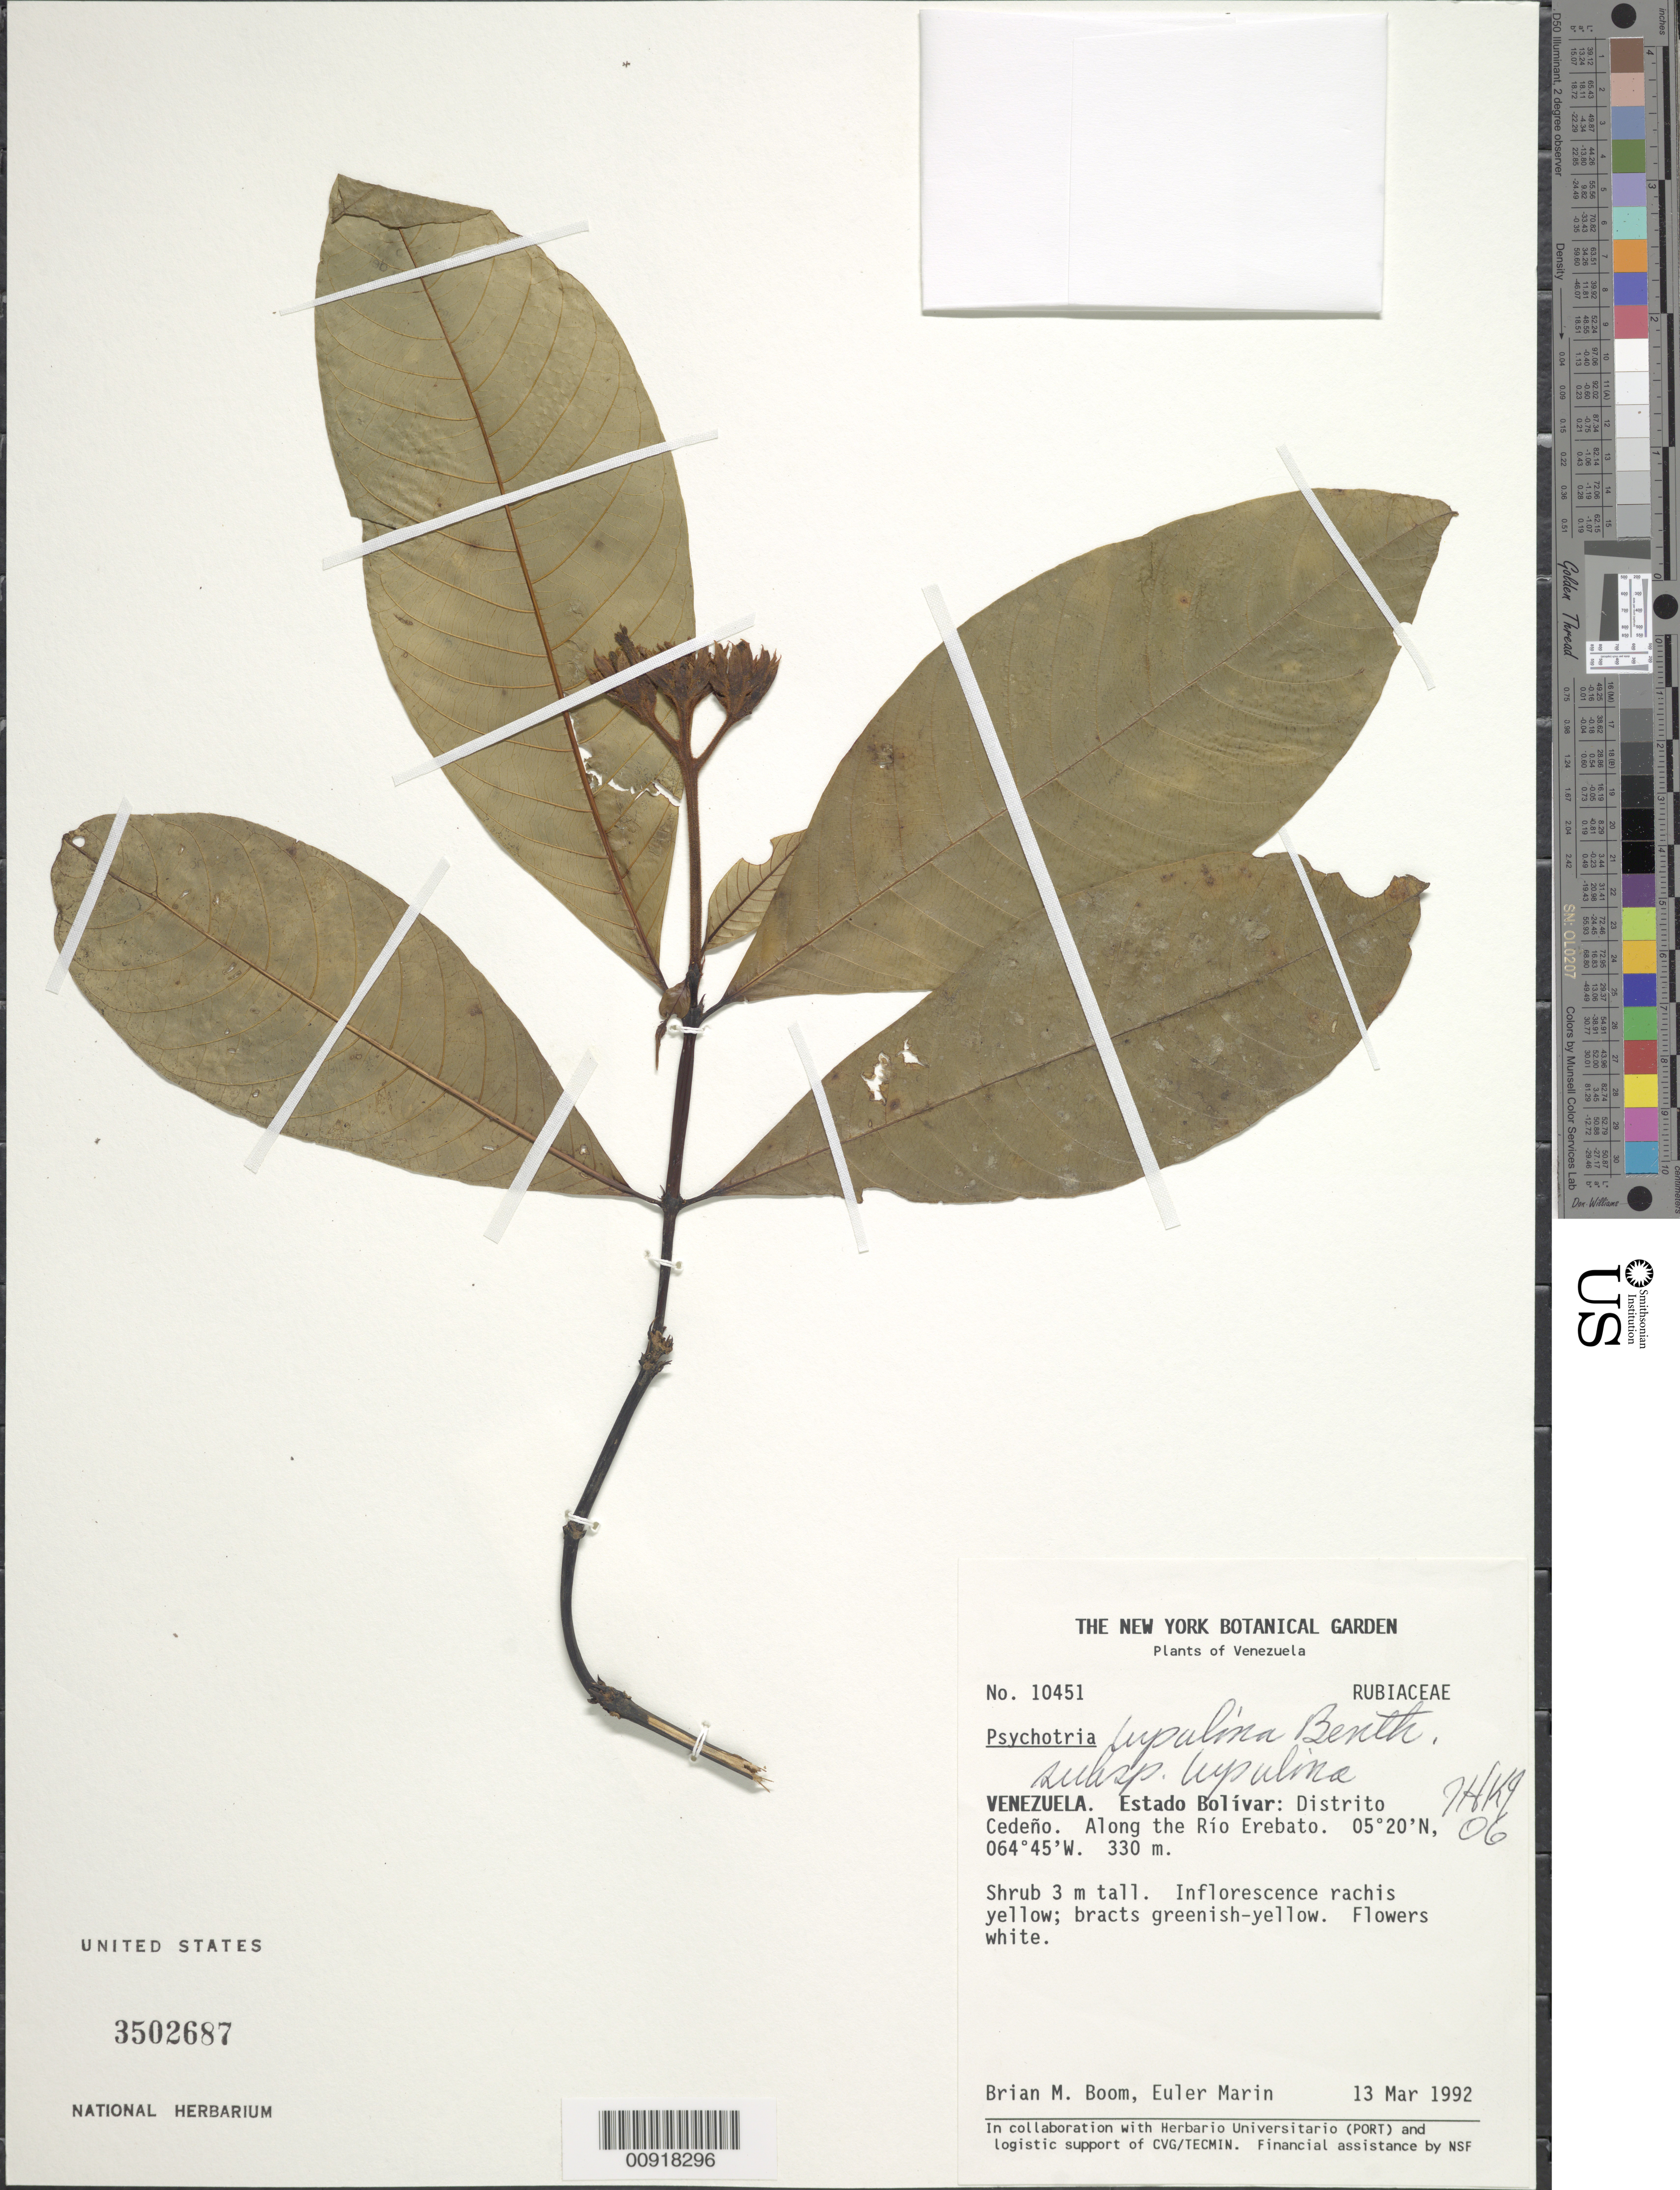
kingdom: Plantae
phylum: Tracheophyta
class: Magnoliopsida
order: Gentianales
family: Rubiaceae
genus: Psychotria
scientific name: Psychotria lupulina subsp. lupulina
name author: Benth.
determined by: Kirkbride, J. H.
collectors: B. M. Boom & E. Marin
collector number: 10451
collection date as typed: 13-Mar-92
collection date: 1992-03-13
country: Venezuela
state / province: Bolívar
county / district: Cedeño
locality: Dist. Cedeño, along Río Erebato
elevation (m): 330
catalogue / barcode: US 3502687